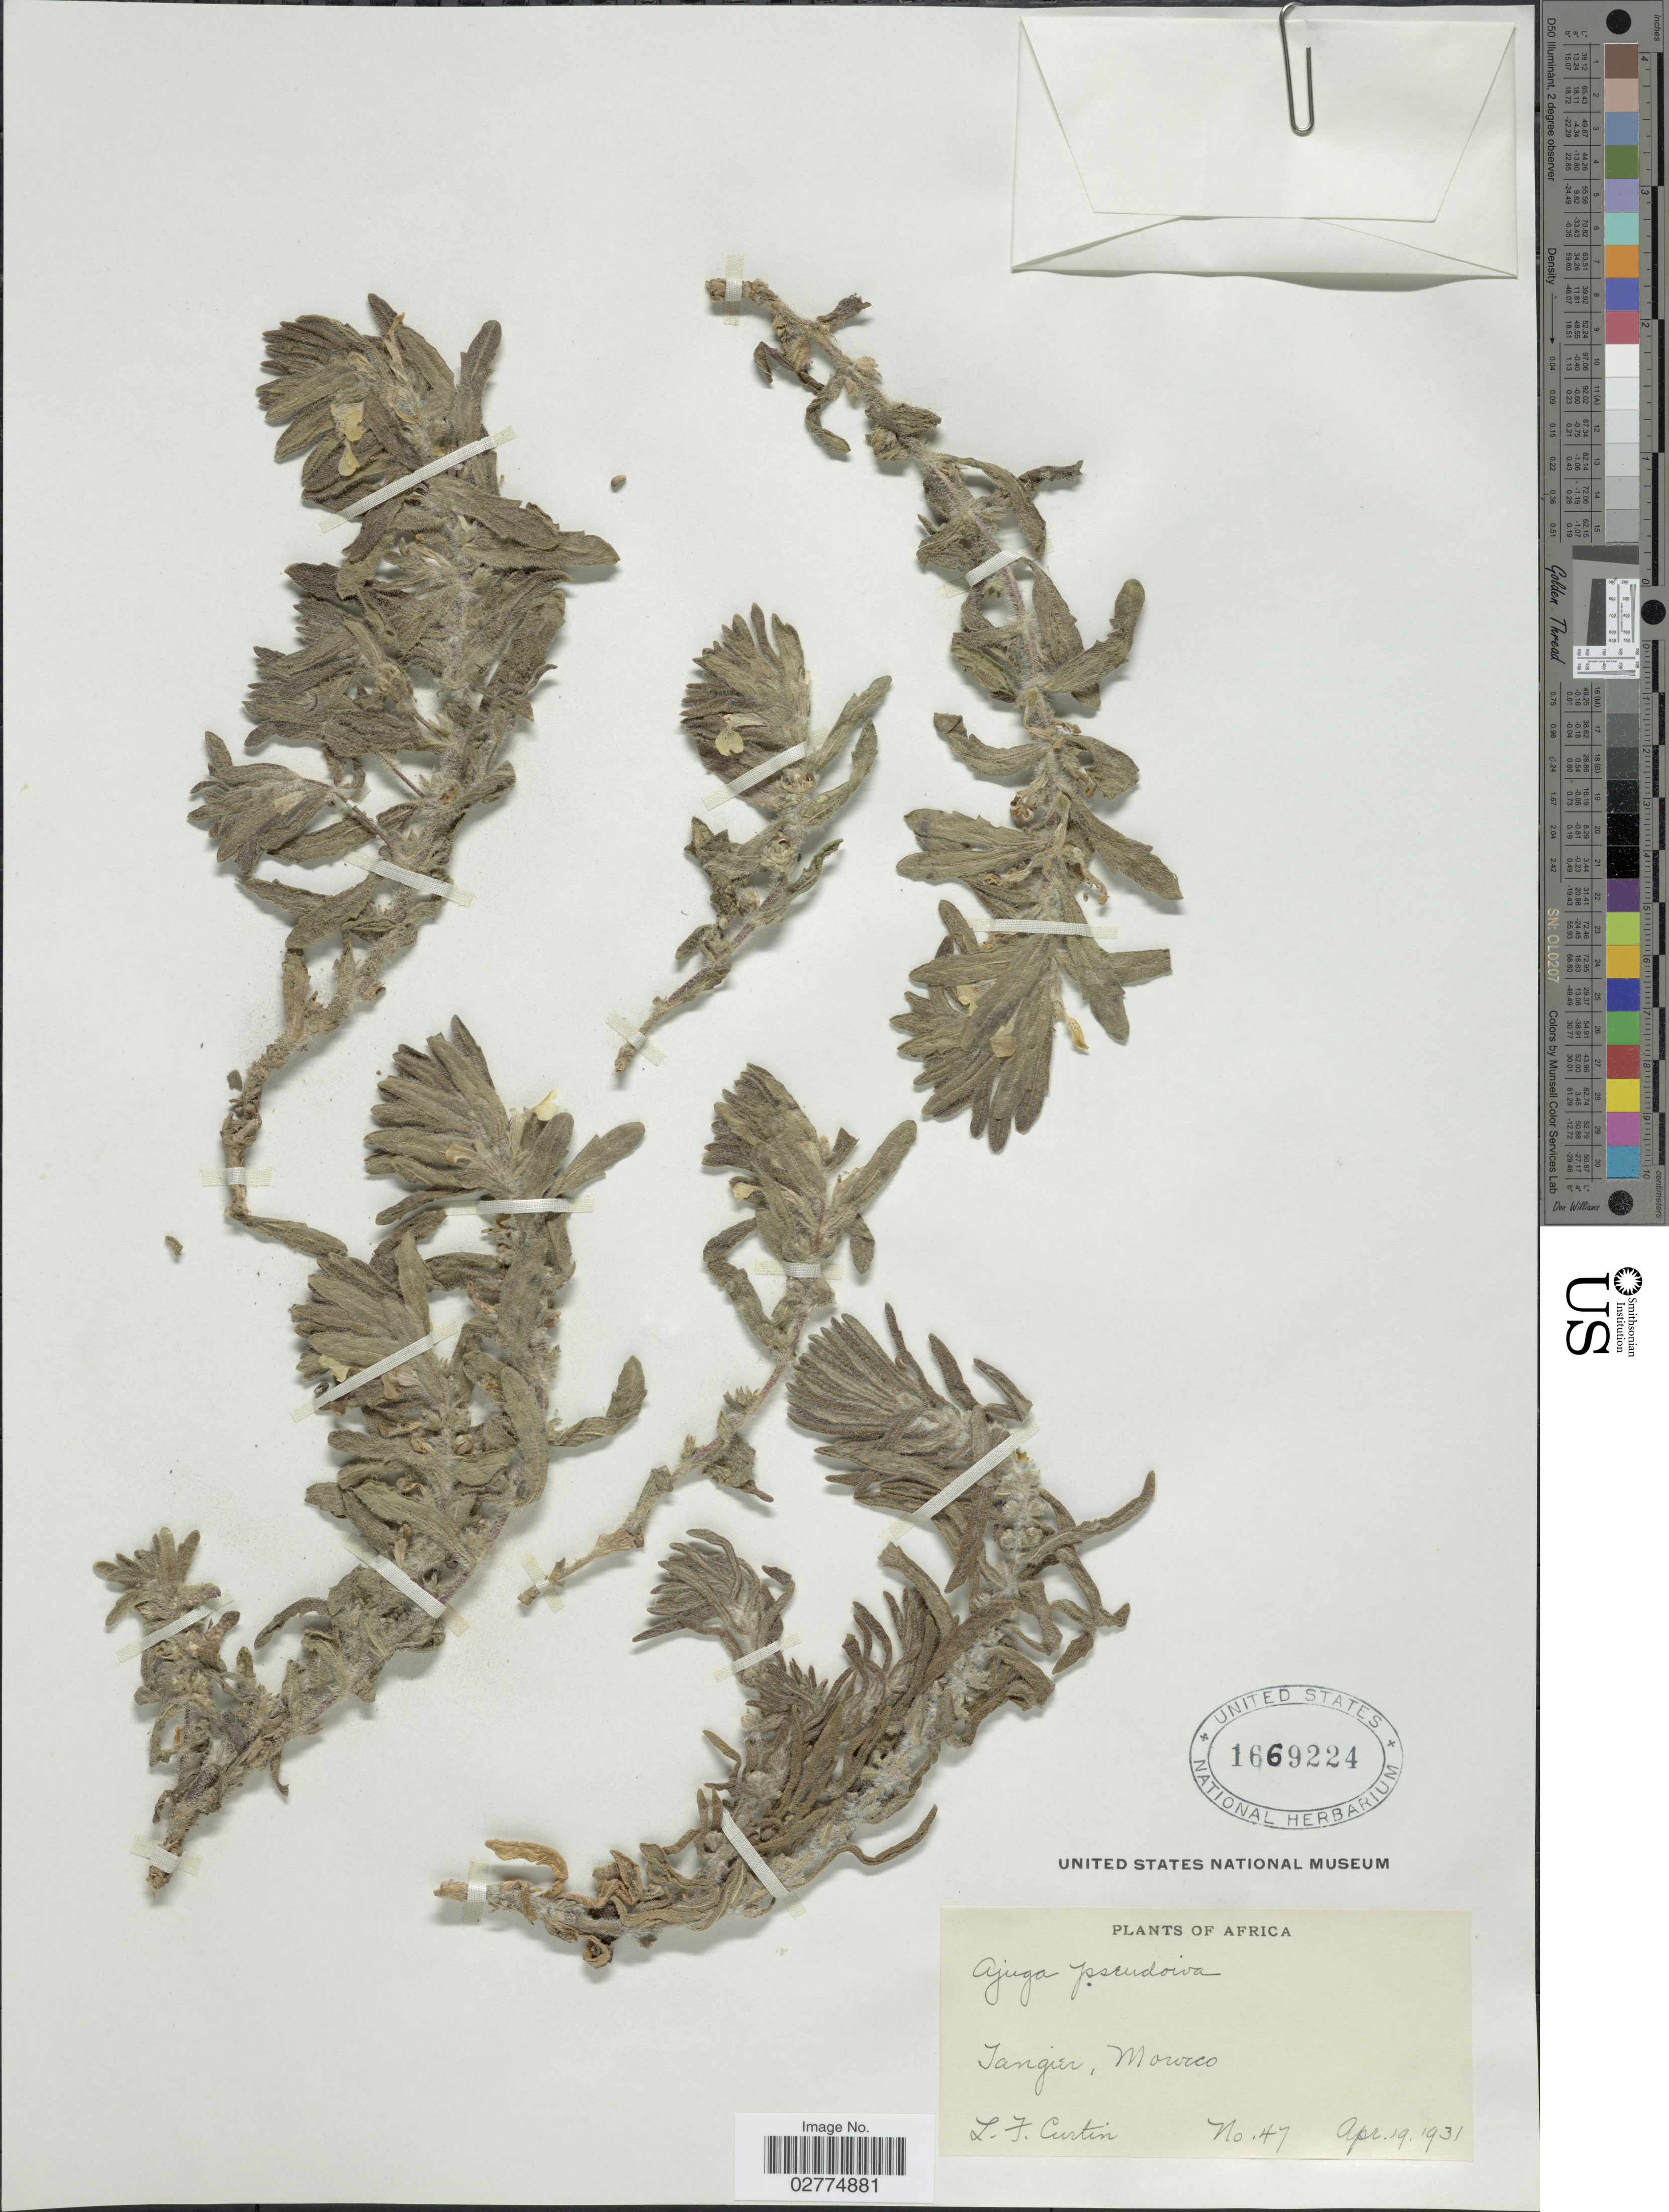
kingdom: Plantae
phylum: Tracheophyta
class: Magnoliopsida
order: Lamiales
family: Lamiaceae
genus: Ajuga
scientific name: Ajuga pseudoiva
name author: Robill. & Castagne ex DC.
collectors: L. Curtin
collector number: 47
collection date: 1931-04-19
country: Morocco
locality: Tangier.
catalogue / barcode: US 1669224